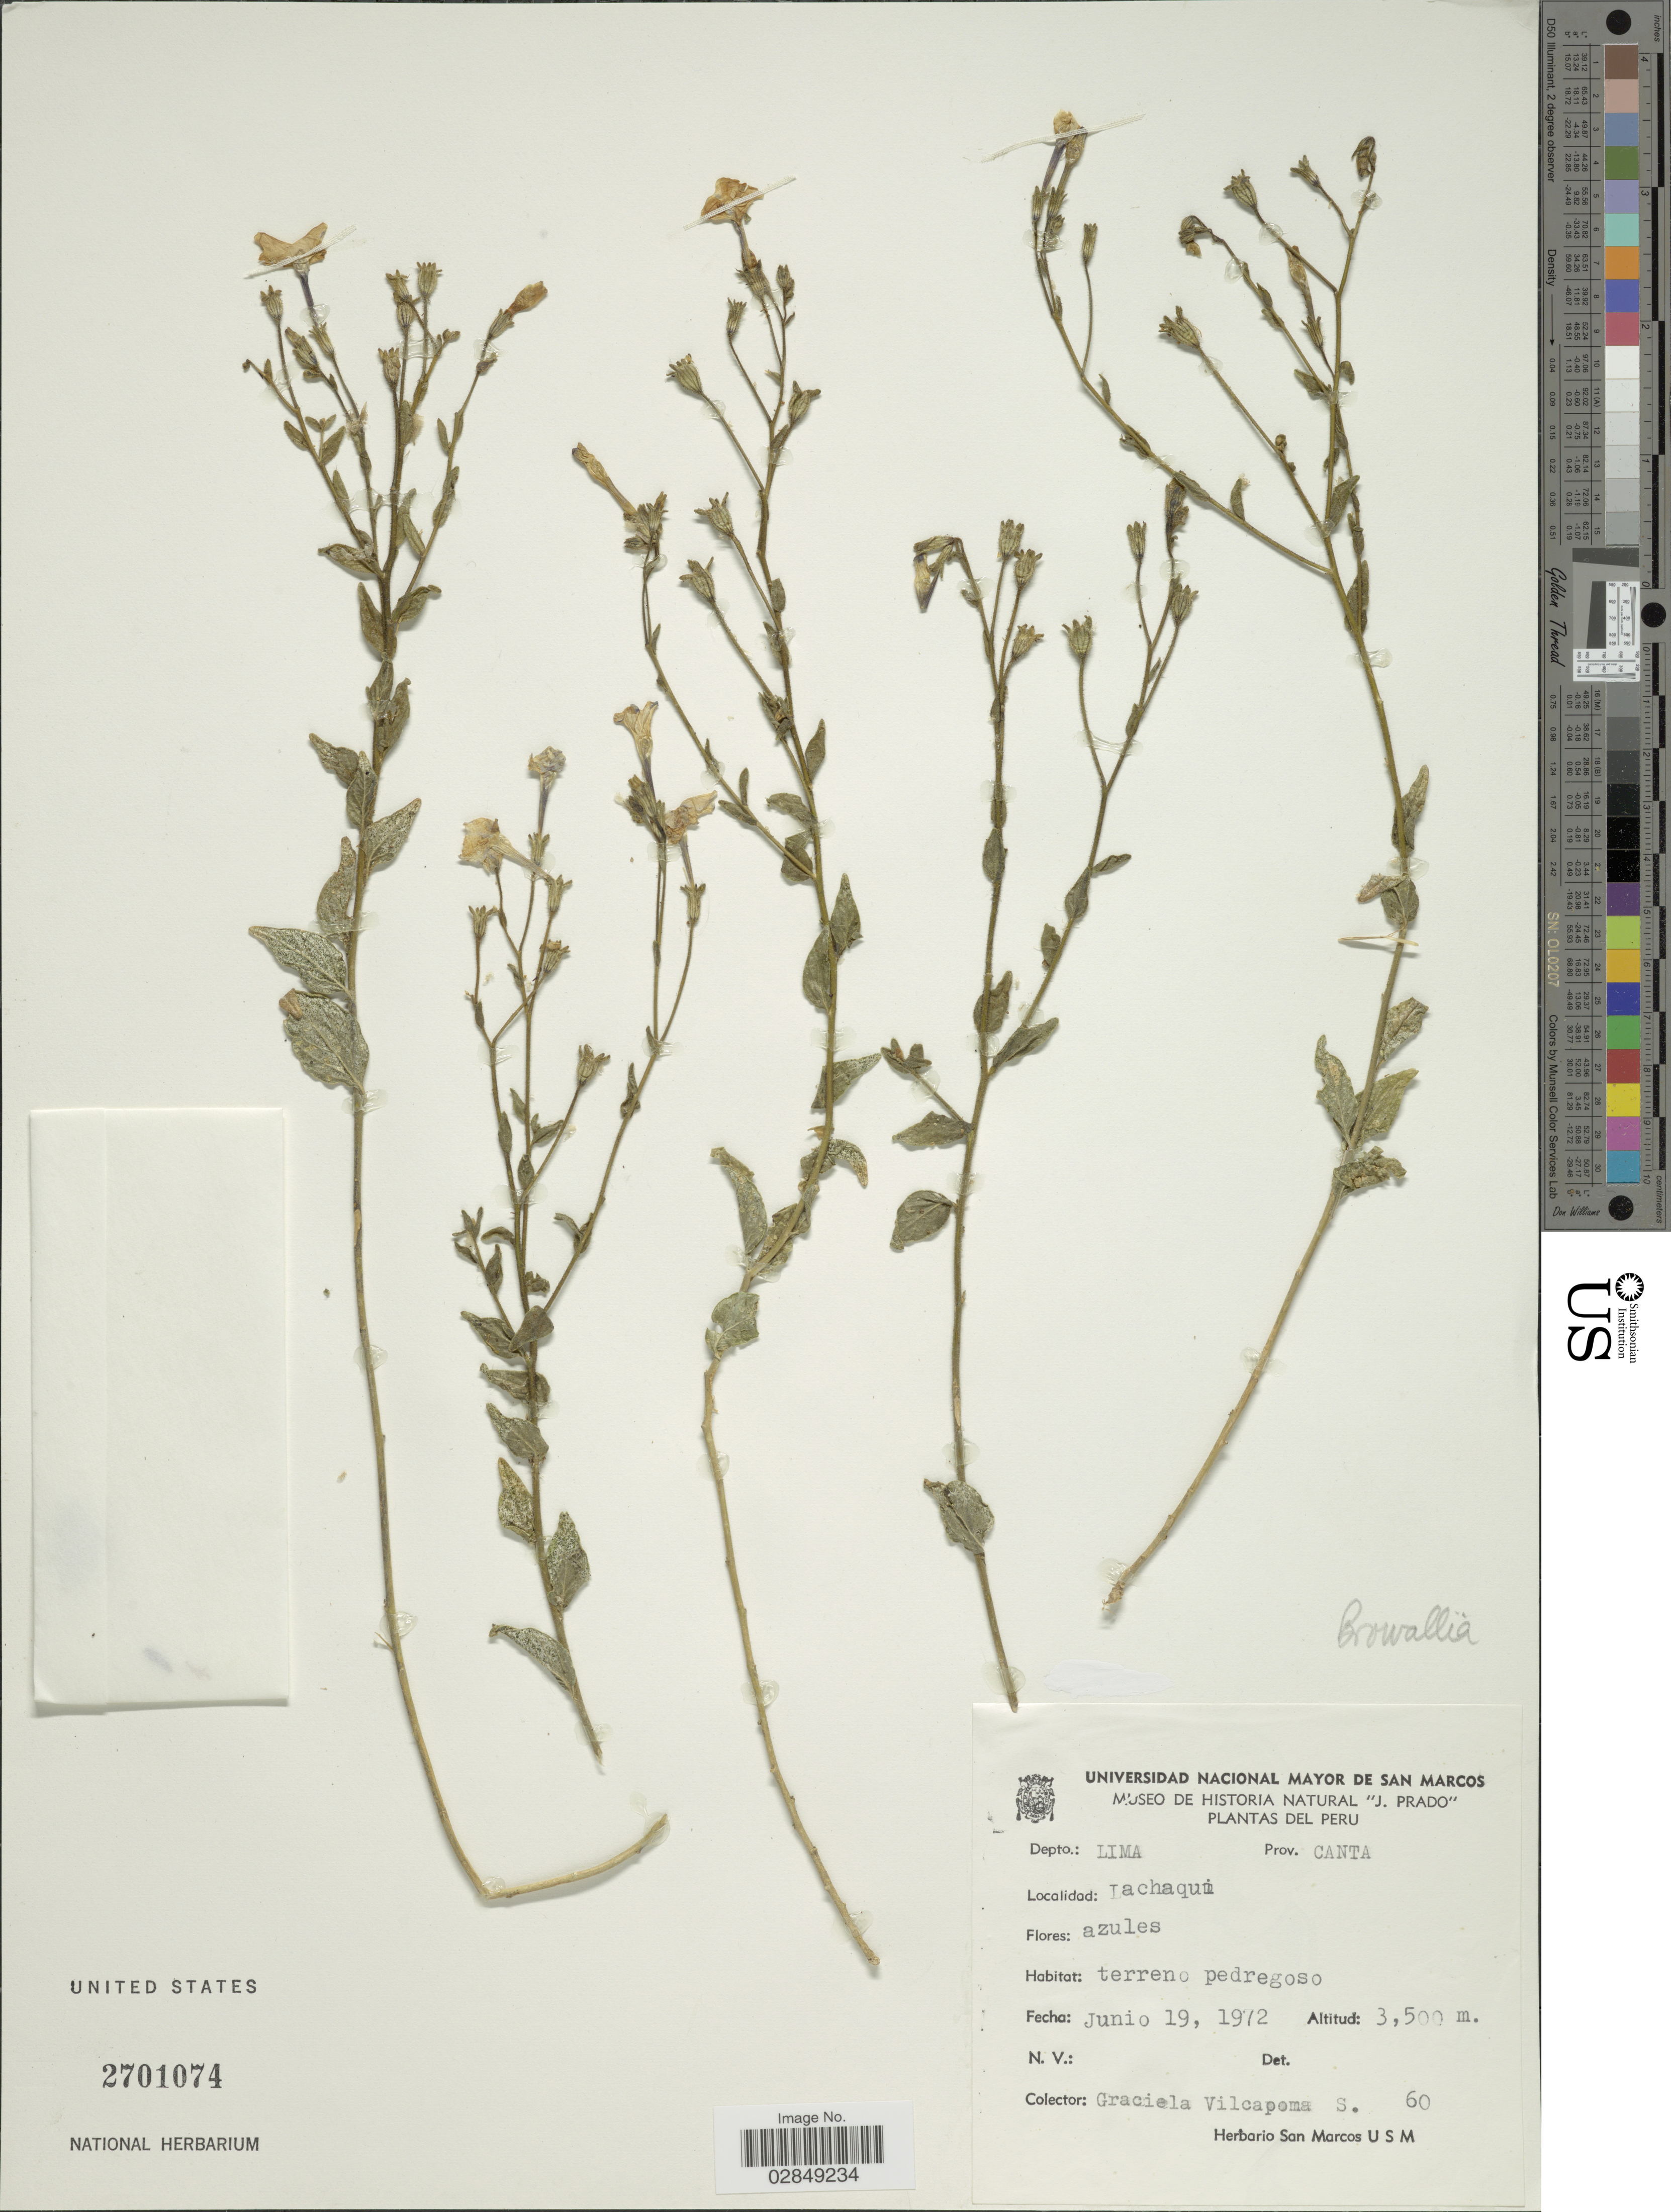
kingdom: Plantae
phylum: Tracheophyta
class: Magnoliopsida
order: Solanales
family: Solanaceae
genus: Browallia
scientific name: Browallia sp.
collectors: G. Vilcapoma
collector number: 60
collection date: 1972-06-19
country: Peru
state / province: Lima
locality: Depto.: Lima Prov. Canta. Lachaqui.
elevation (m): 3500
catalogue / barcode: US 2701074